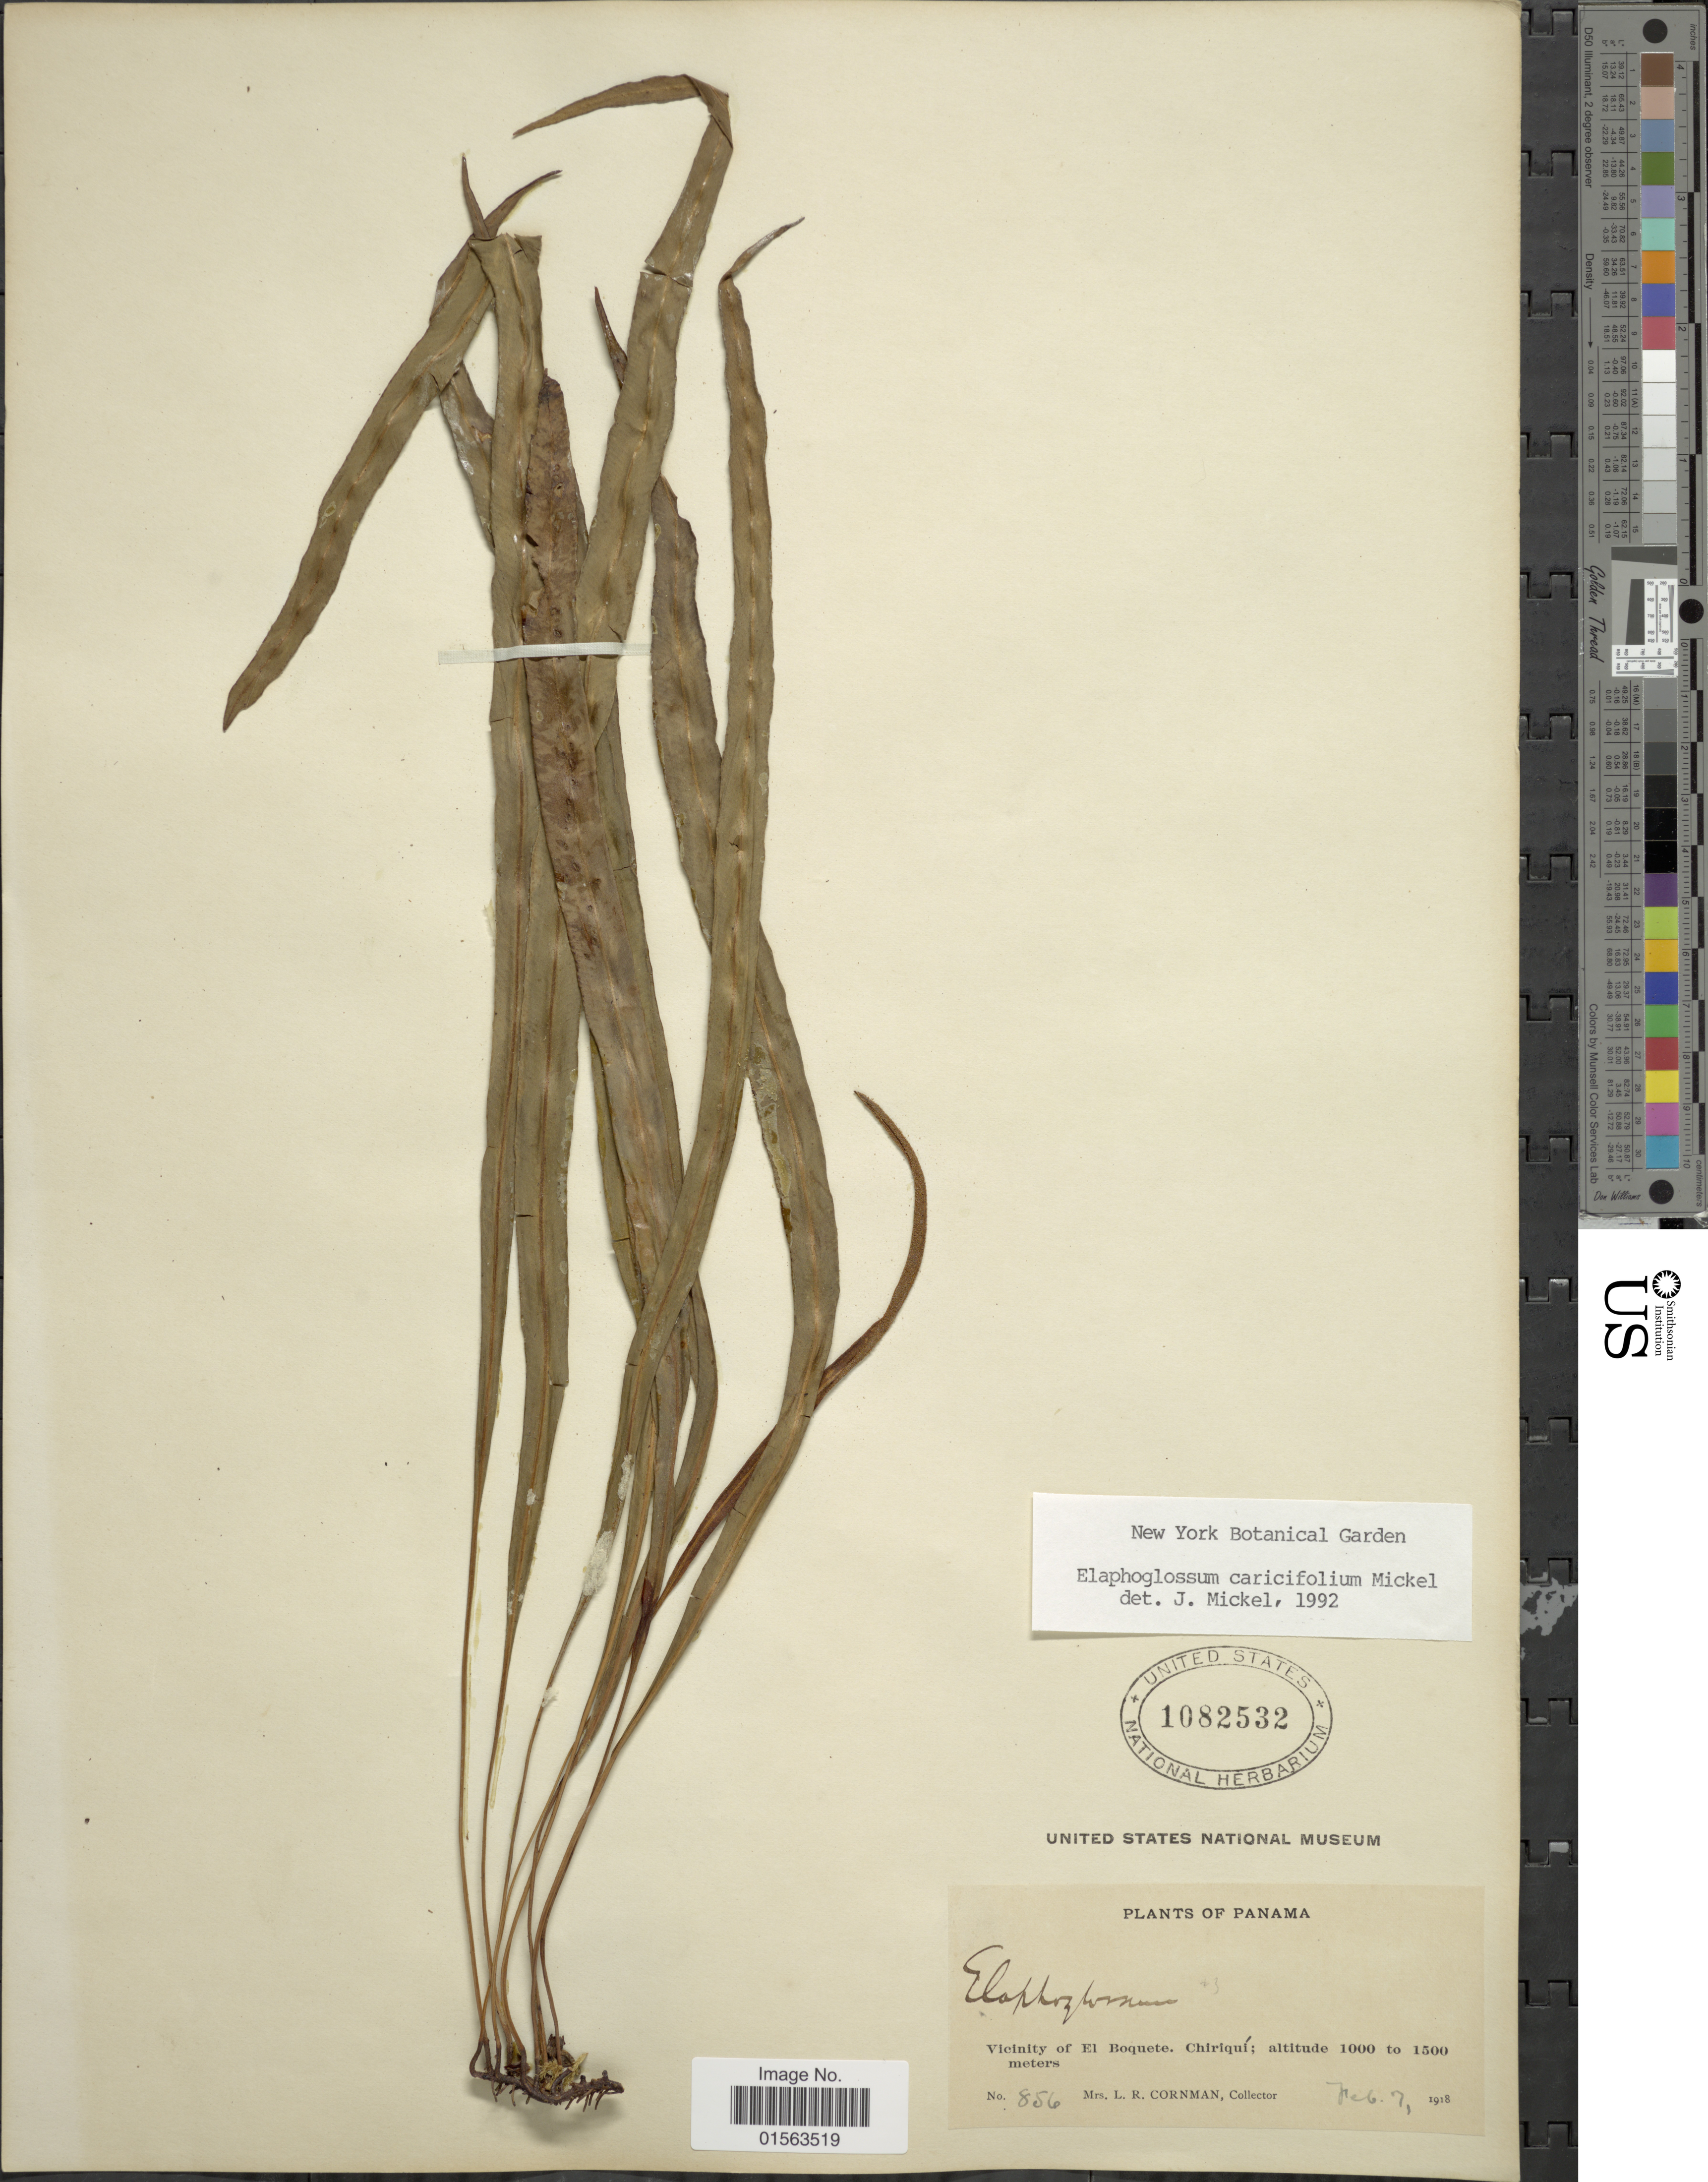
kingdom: Plantae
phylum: Tracheophyta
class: Polypodiopsida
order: Polypodiales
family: Dryopteridaceae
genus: Elaphoglossum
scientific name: Elaphoglossum caricifolium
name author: Mickel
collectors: L. Cornman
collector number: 856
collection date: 1918-02-07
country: Panama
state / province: Chiriqui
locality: Vicinity of El Boquete, Chiriqui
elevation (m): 1000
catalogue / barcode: US 1082532